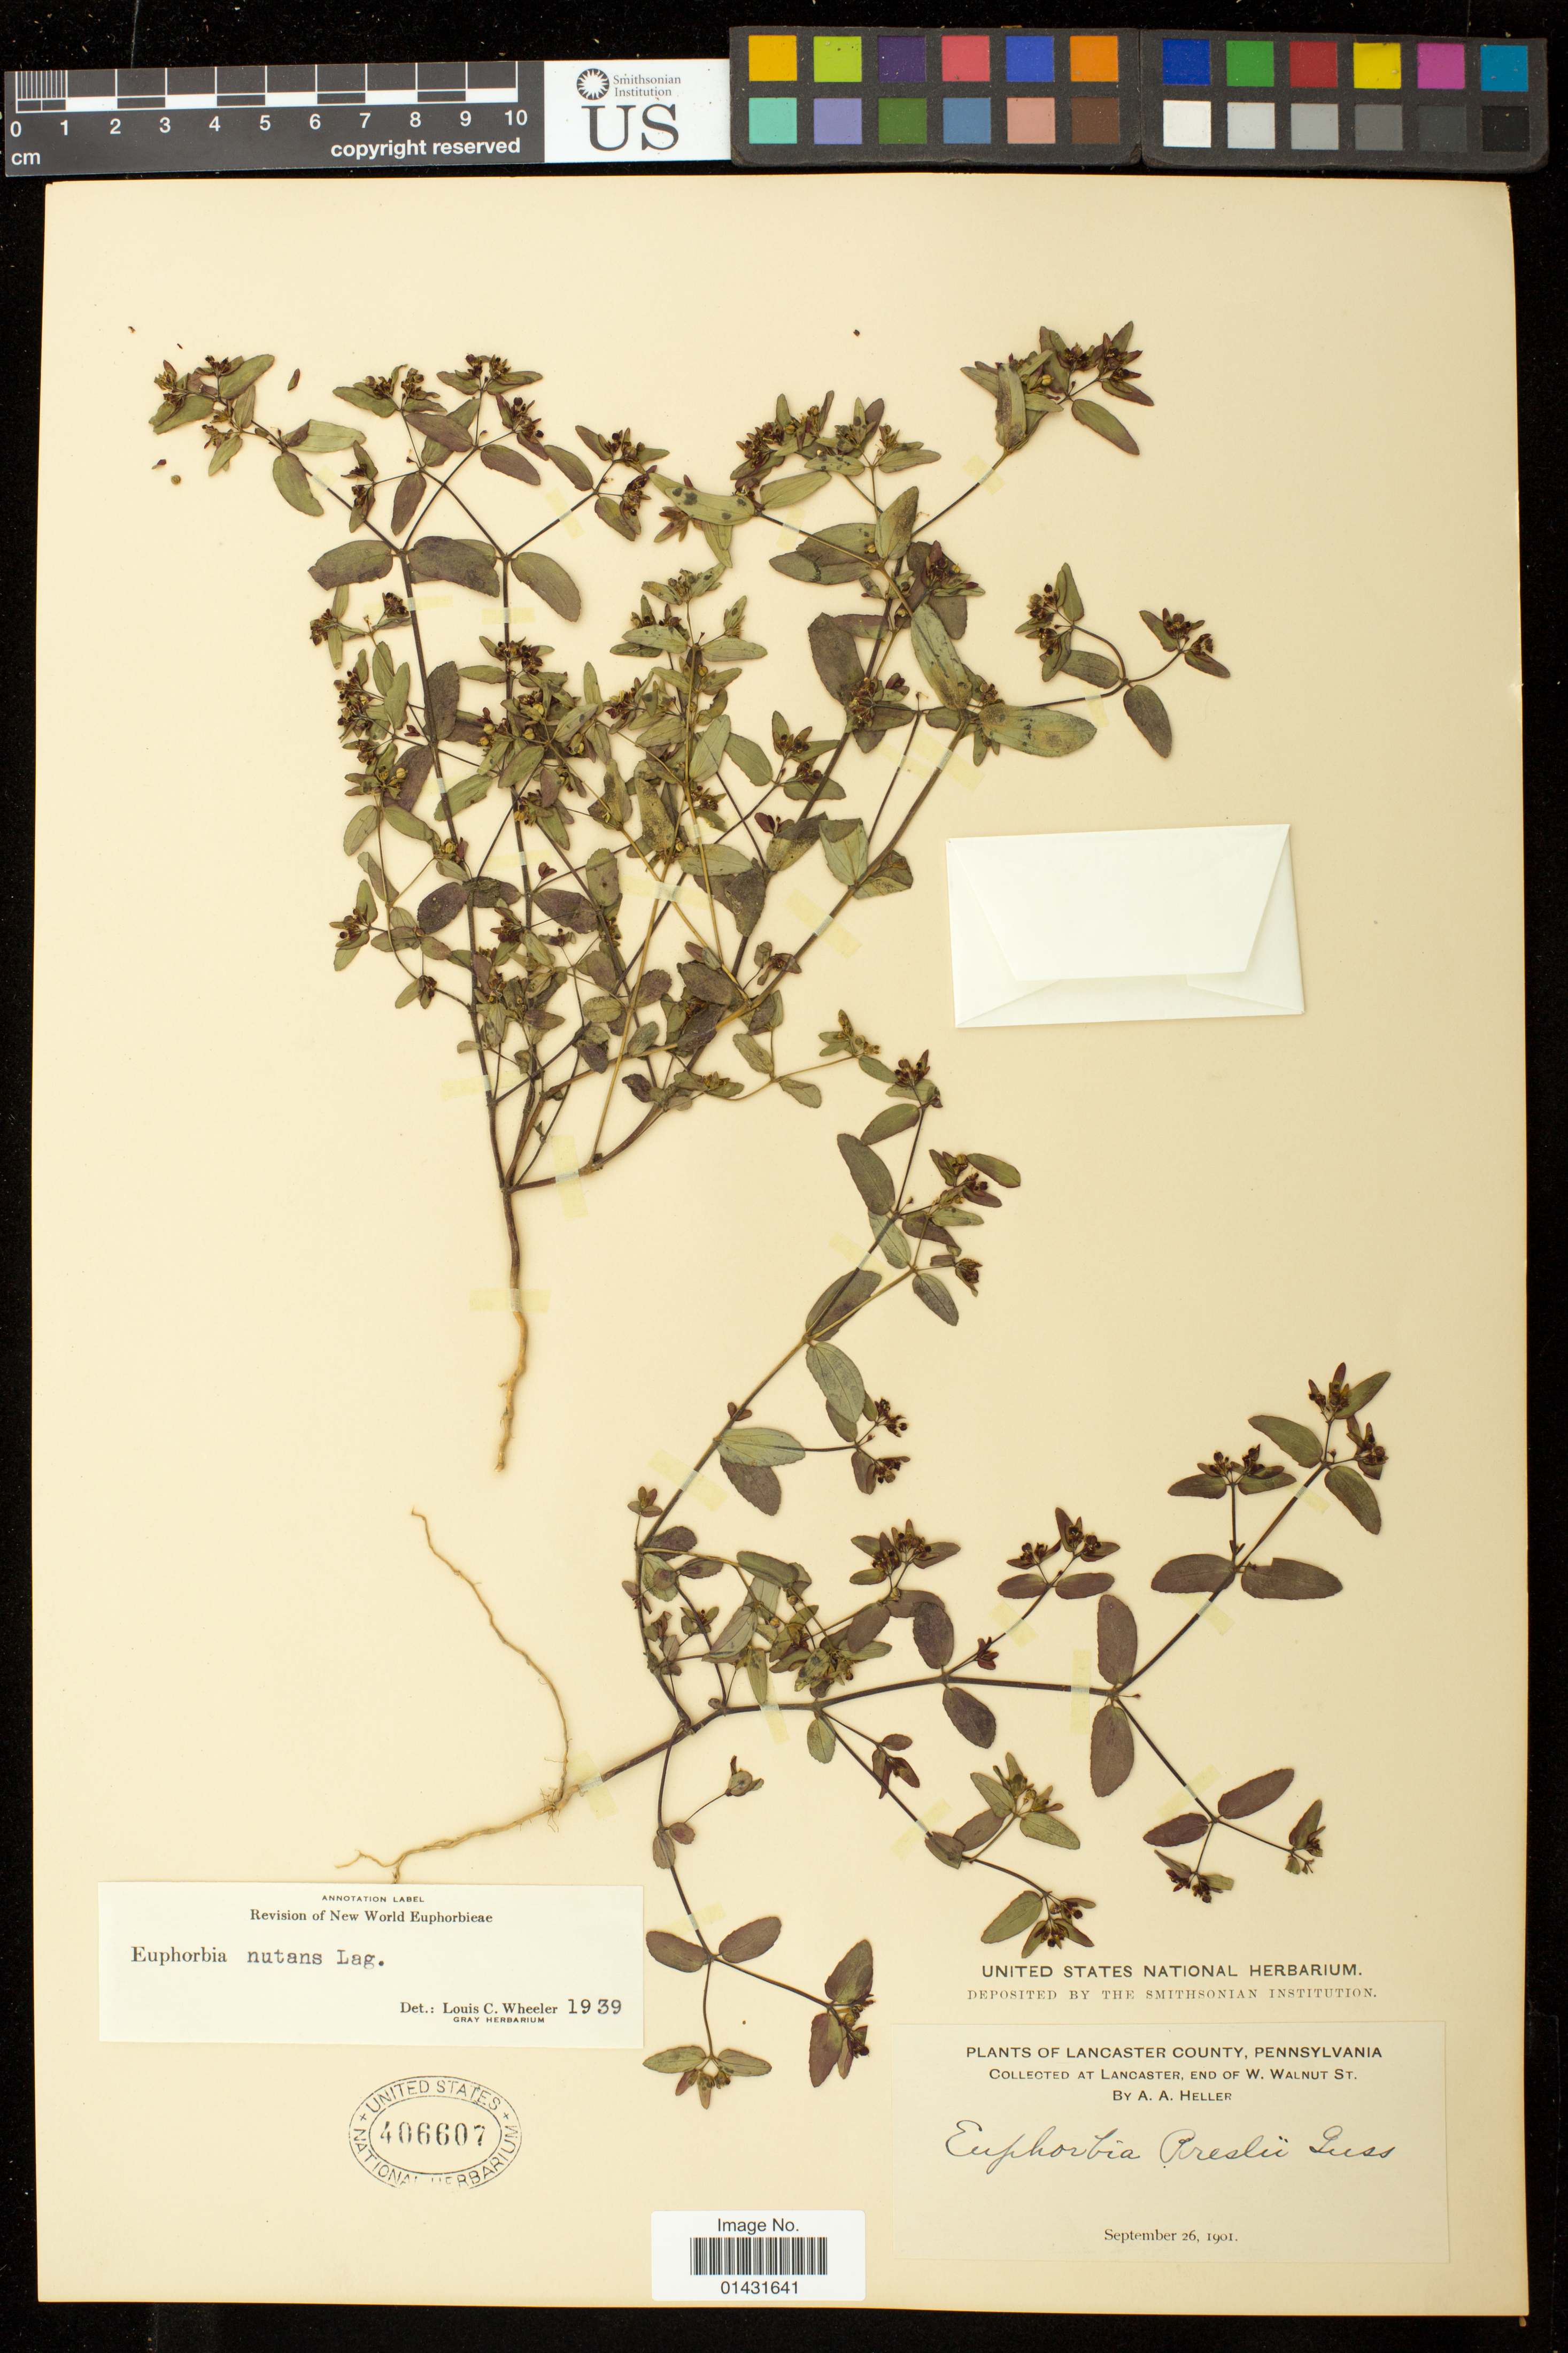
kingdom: Plantae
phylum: Tracheophyta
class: Magnoliopsida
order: Malpighiales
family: Euphorbiaceae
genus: Euphorbia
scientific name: Euphorbia hypericifolia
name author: L.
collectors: A. A. Heller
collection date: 1901-09-26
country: United States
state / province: Pennsylvania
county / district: Lancaster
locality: Lancaster, end of W. Walnut St.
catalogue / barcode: US 406607